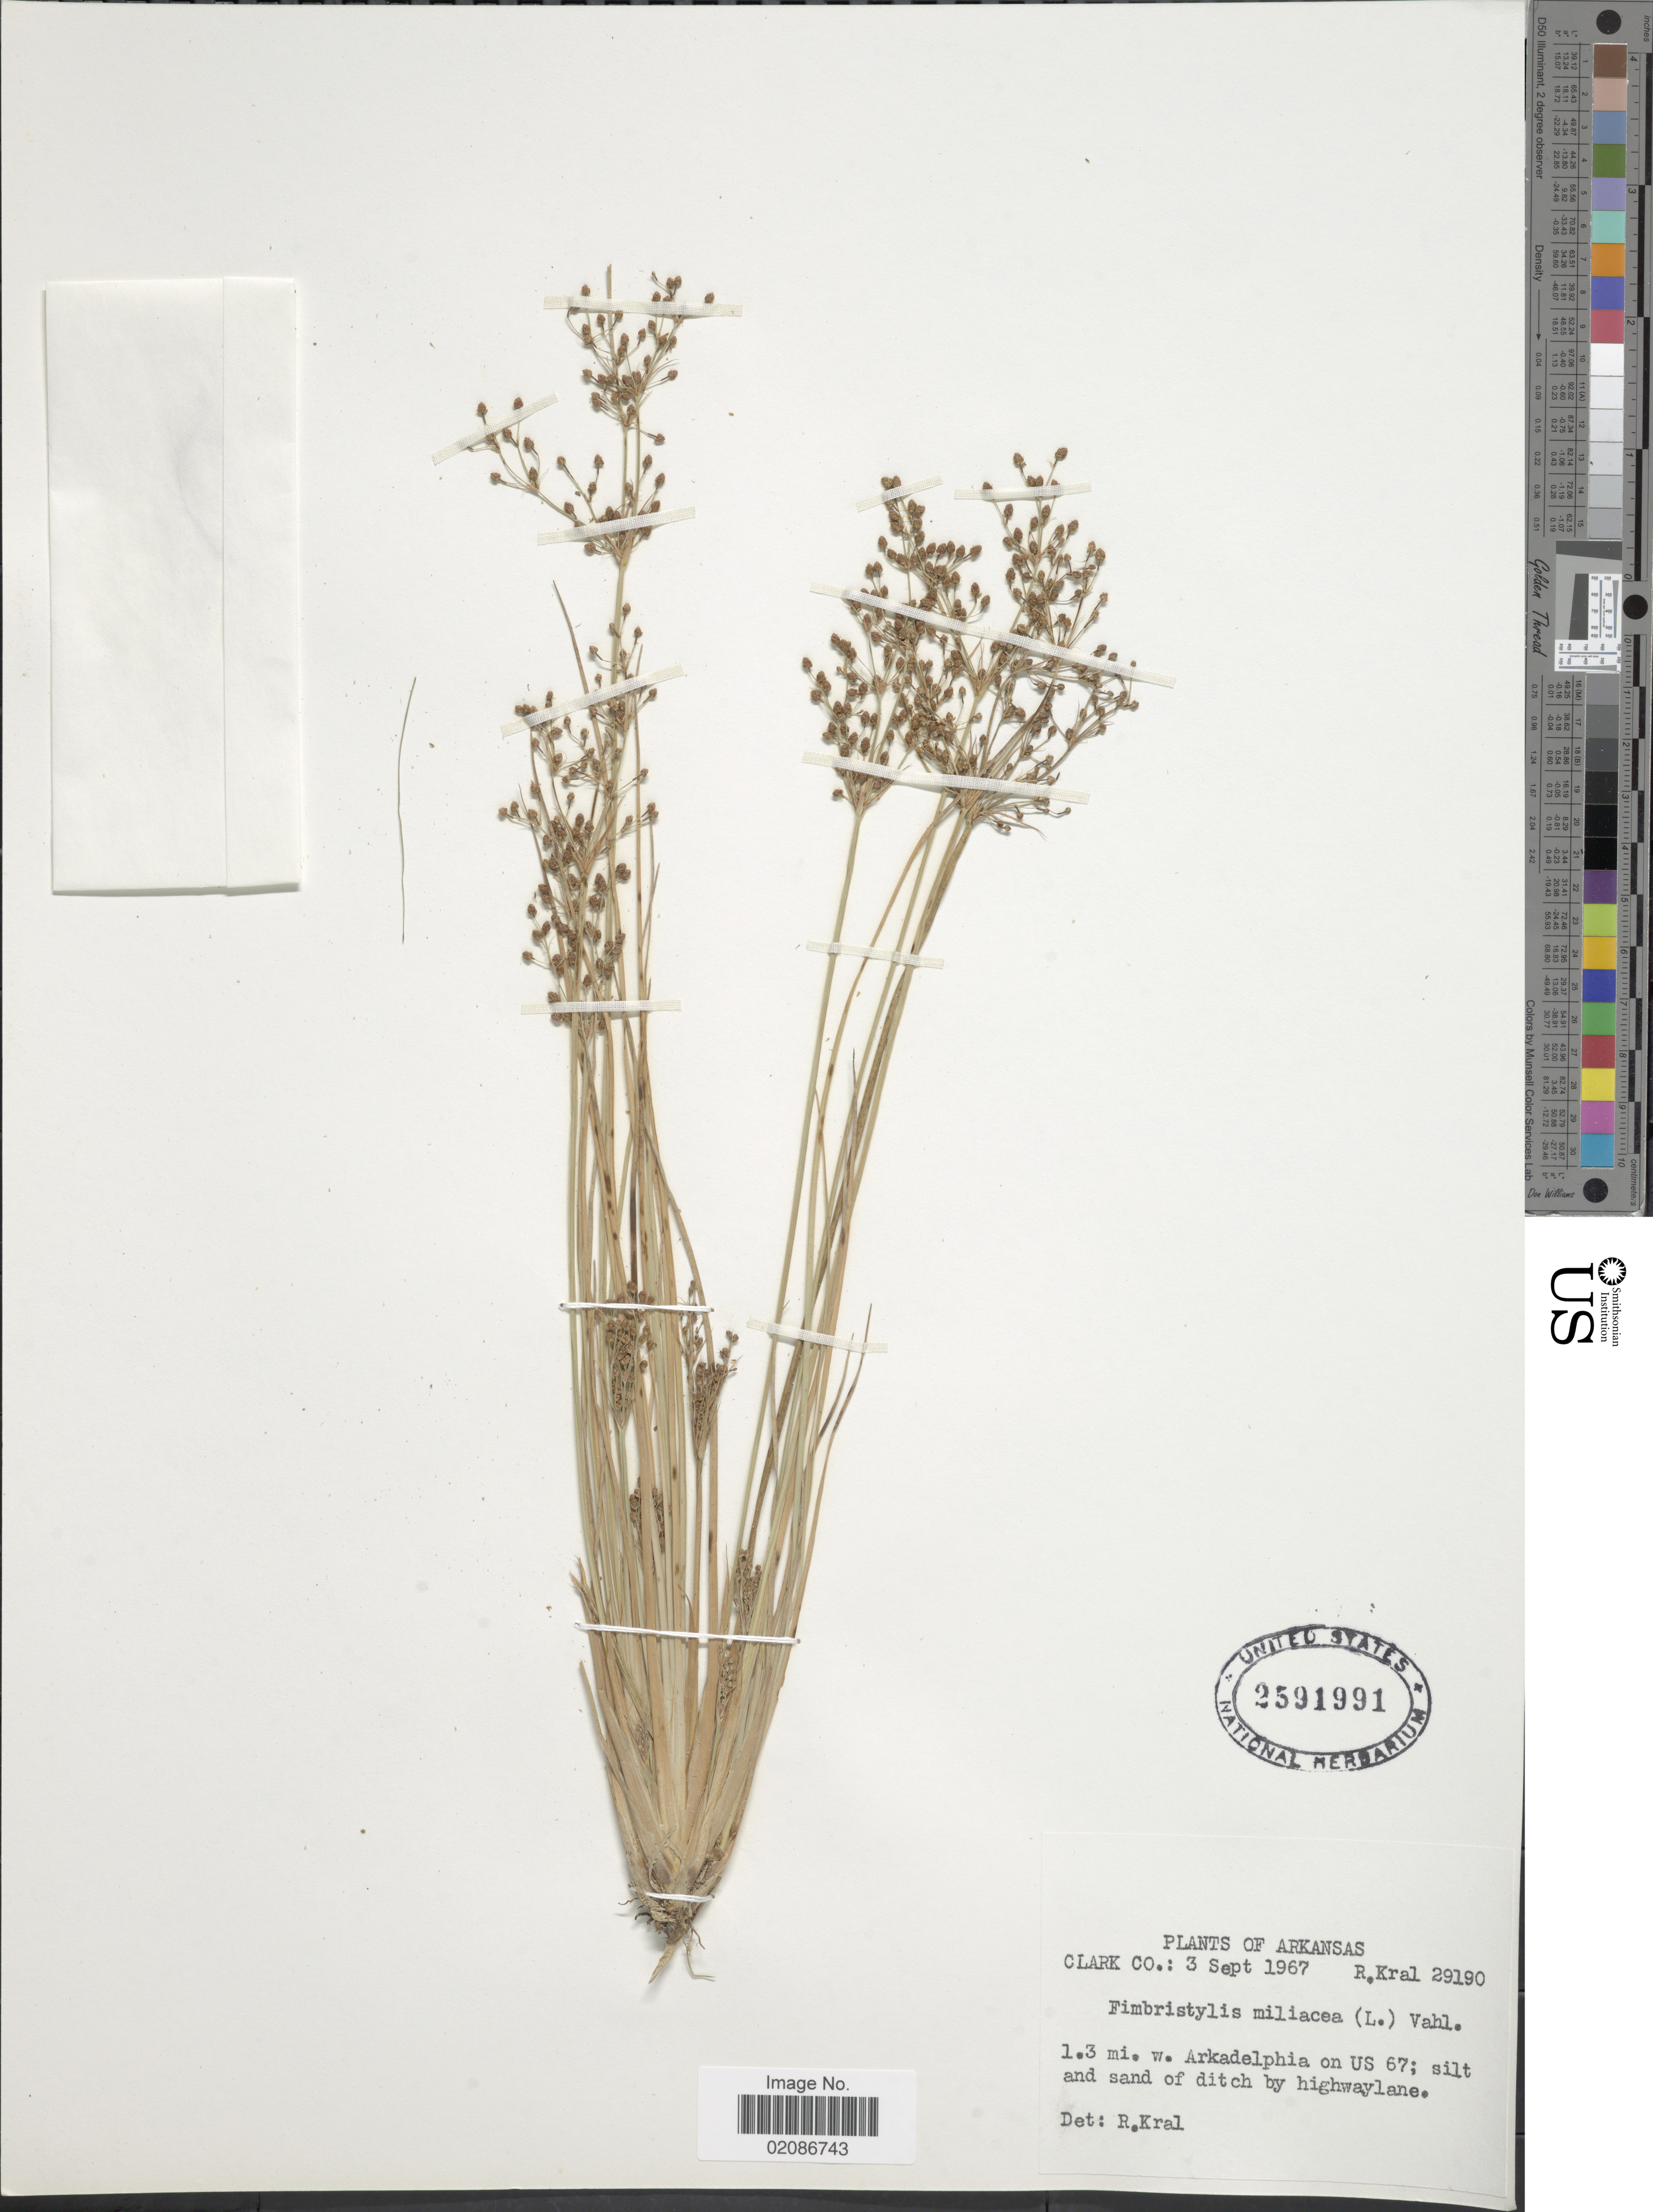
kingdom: Plantae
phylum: Tracheophyta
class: Liliopsida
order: Poales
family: Cyperaceae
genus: Fimbristylis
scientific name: Fimbristylis littoralis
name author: Gaudich.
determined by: Strong, M. T., (US), Smithsonian Institution - National Museum of Natural History (UNITED STATES)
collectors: R. Kral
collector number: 29190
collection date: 1967-09-03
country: United States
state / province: Arkansas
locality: Clark Co.: 1.3 mi. w. Arkadelphia on US 67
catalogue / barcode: US 2591991